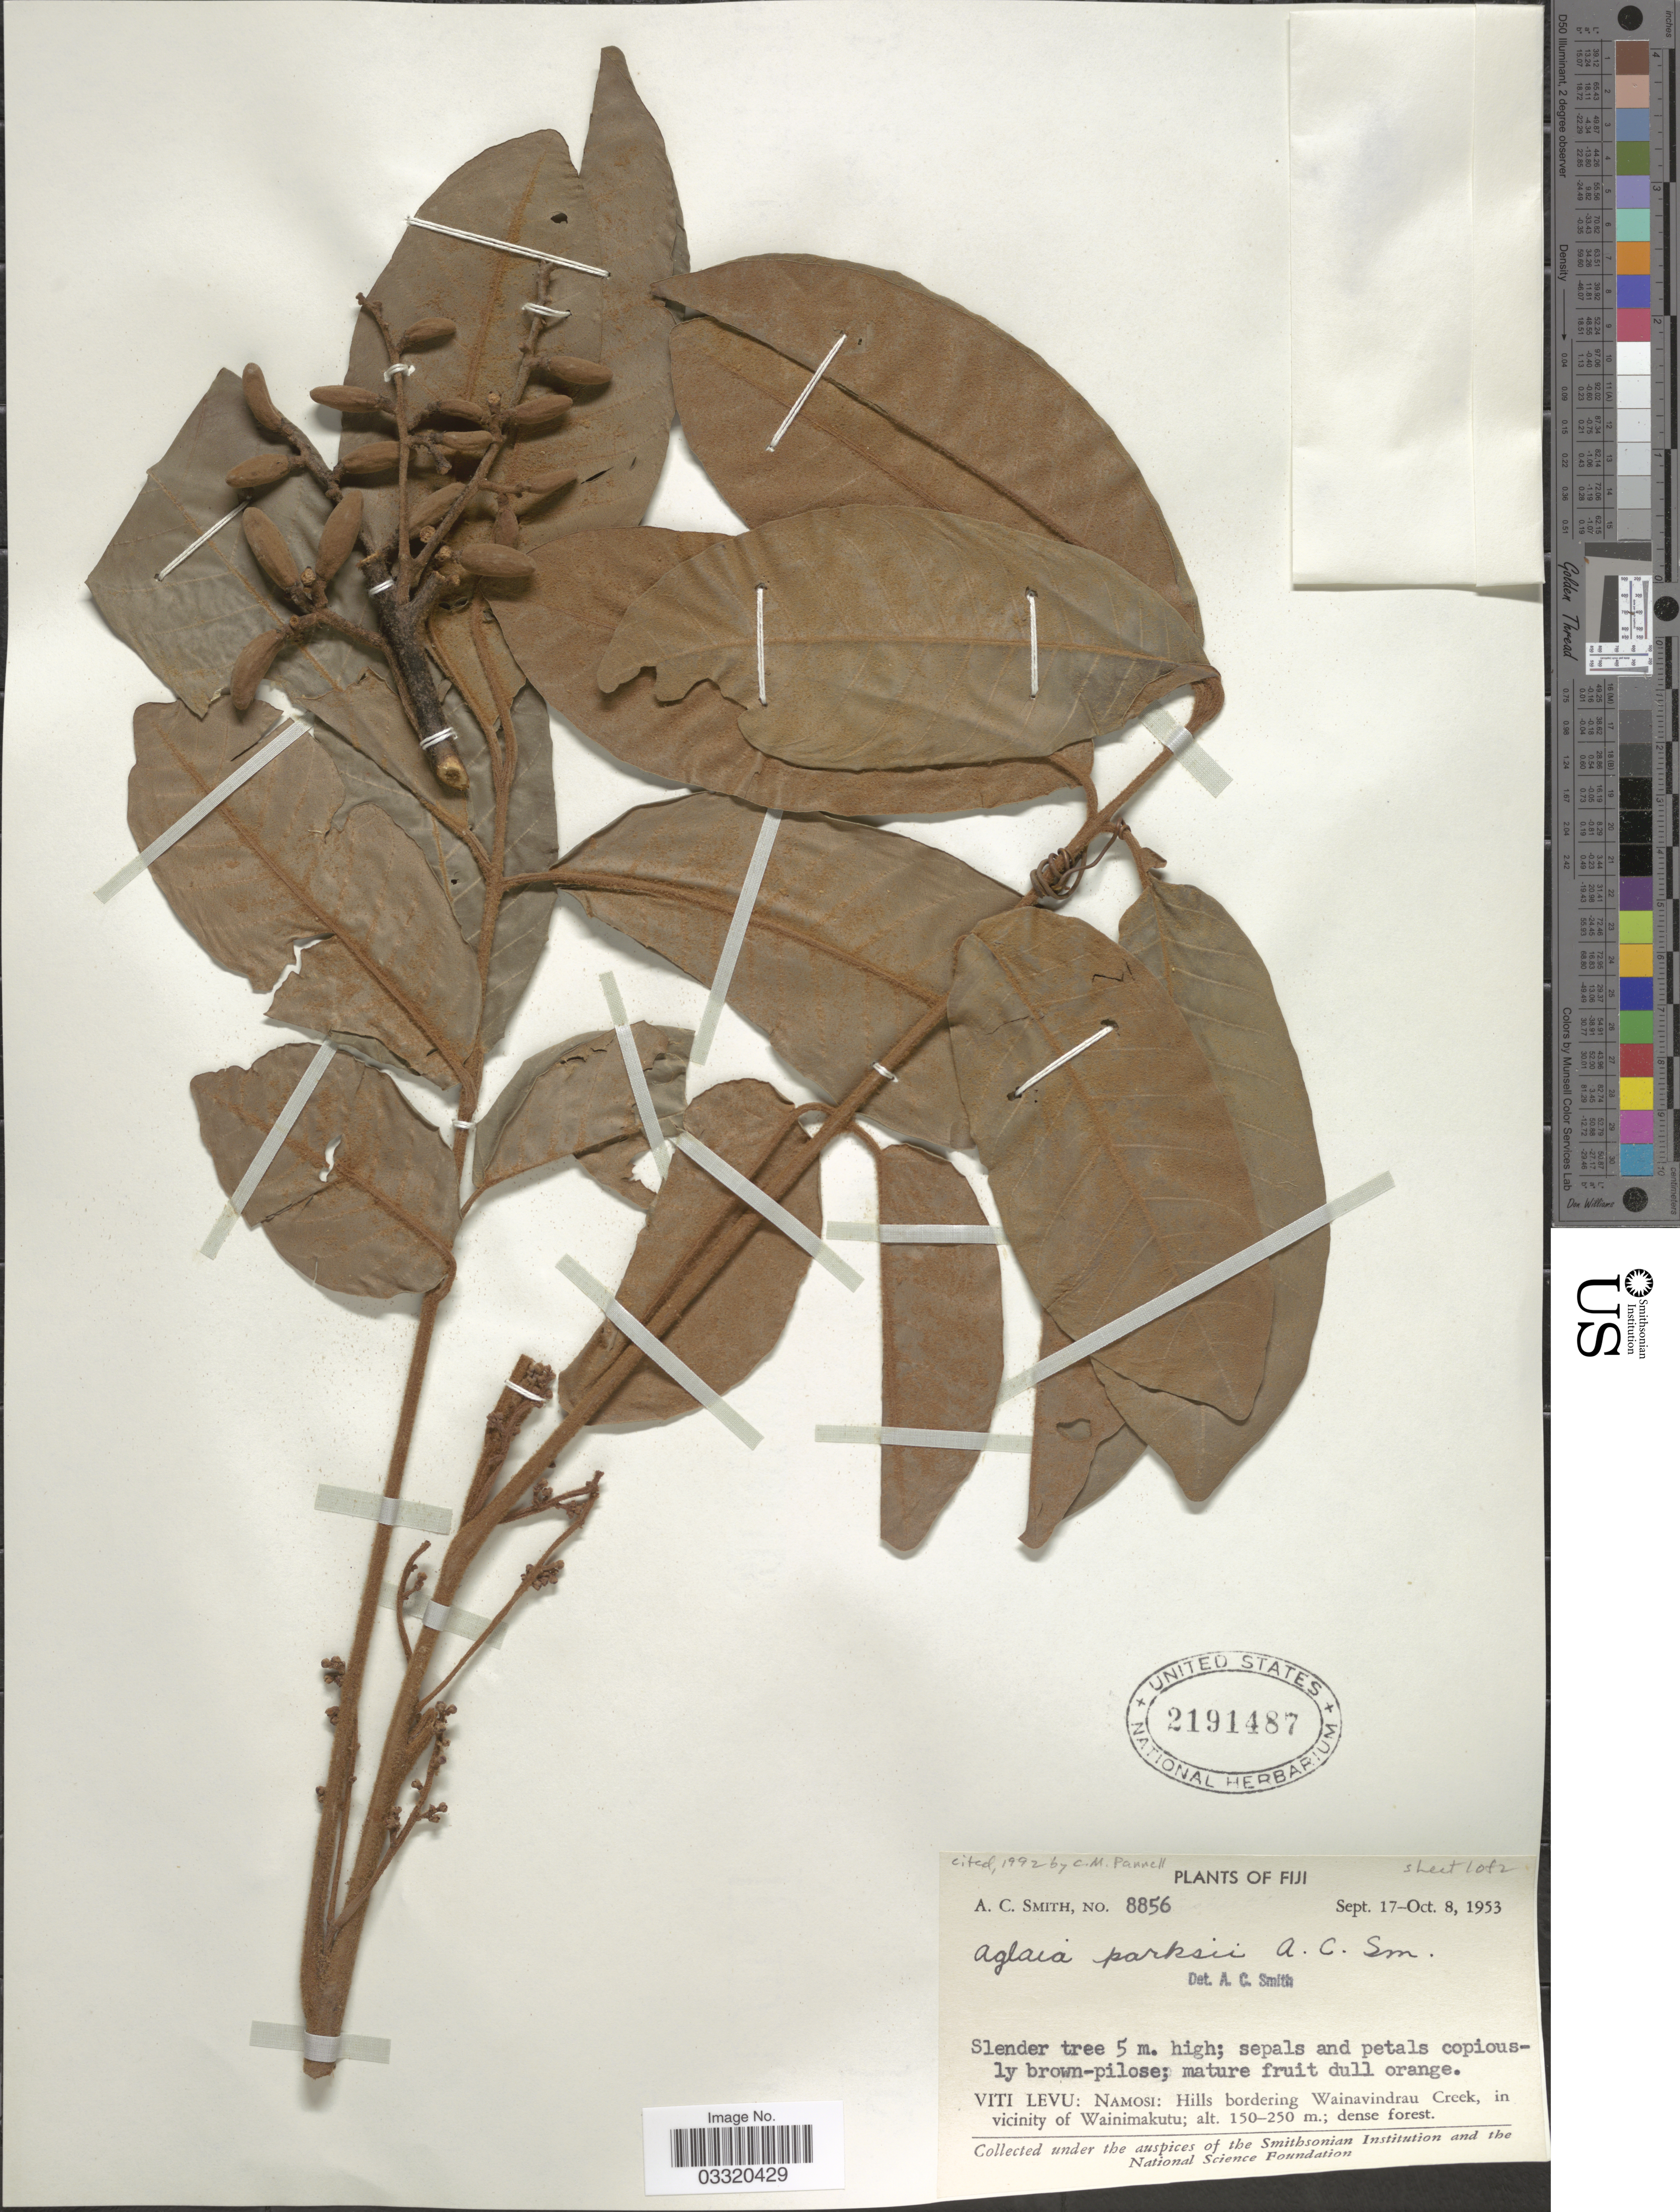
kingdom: Plantae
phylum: Tracheophyta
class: Magnoliopsida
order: Sapindales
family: Meliaceae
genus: Aglaia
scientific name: Aglaia parksii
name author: A.C. Sm.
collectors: A. C. Smith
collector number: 8856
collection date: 1953-09-17/1953-10-08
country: Fiji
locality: Viti Levu: Namosi: Hills bordering Wainavindrau Creek, in vicinity of Wainimakutu.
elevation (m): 150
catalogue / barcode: US 2191487